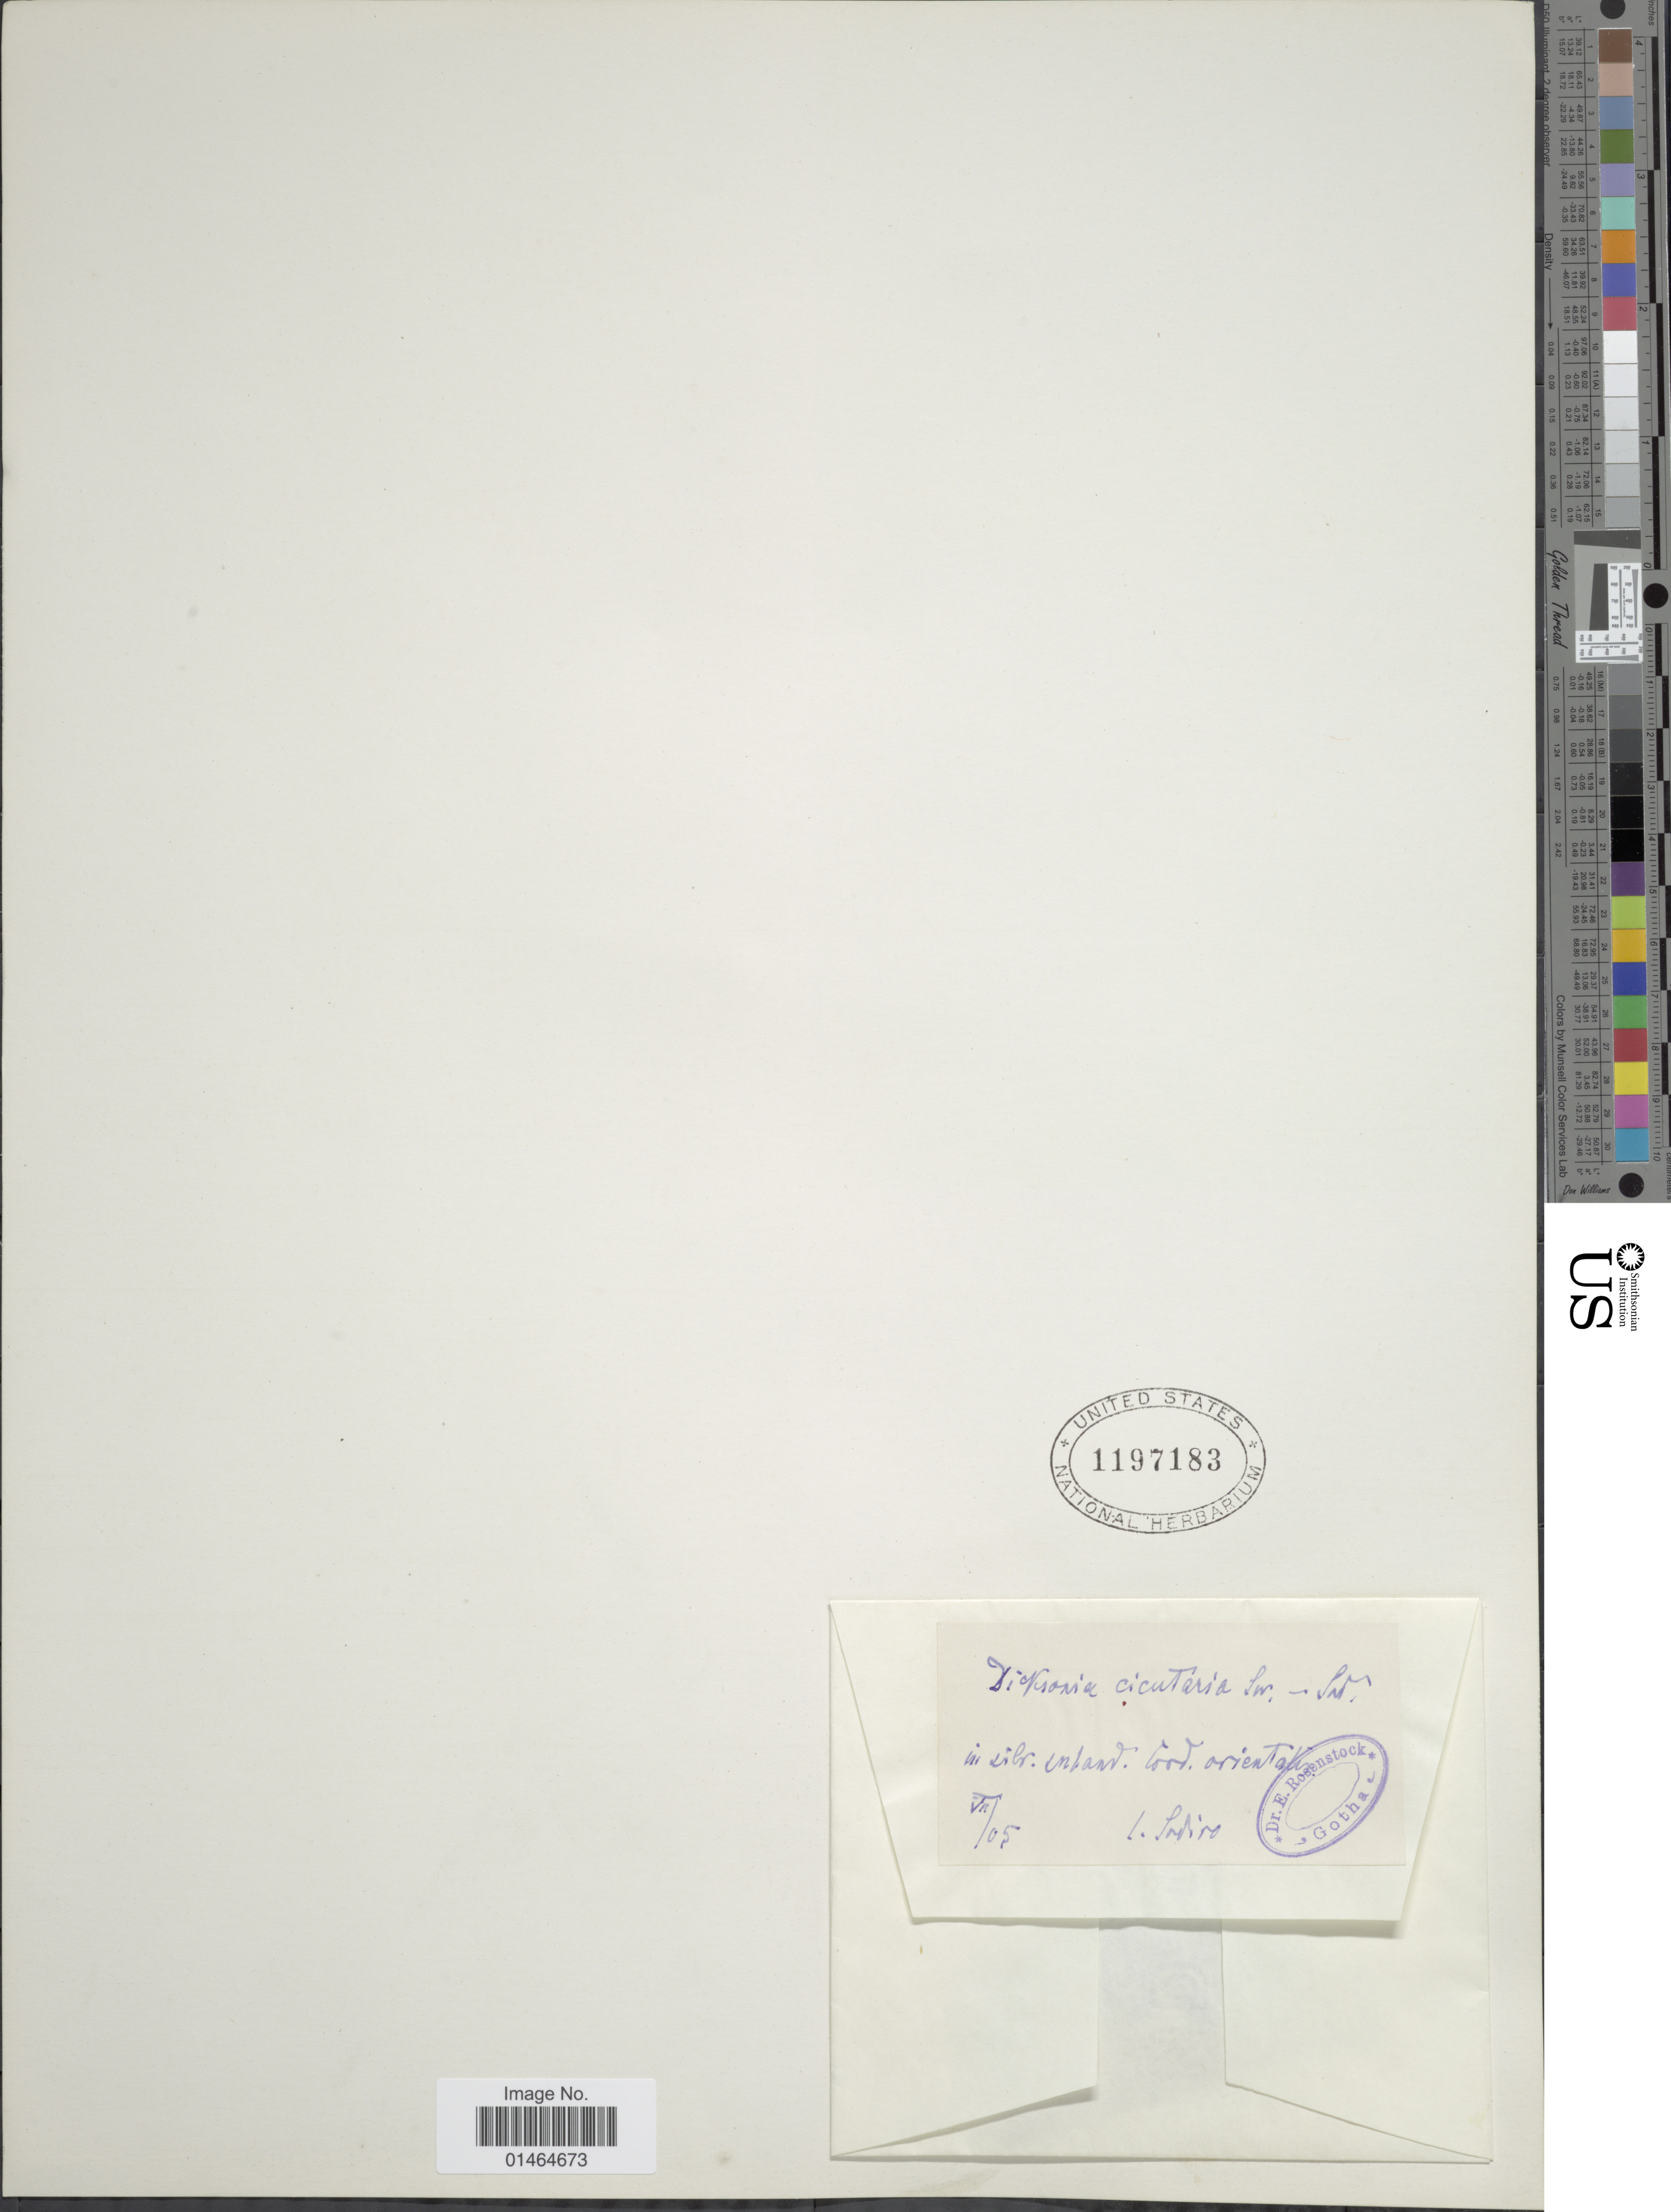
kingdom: Plantae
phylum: Tracheophyta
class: Polypodiopsida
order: Polypodiales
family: Dennstaedtiaceae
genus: Dennstaedtia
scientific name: Dennstaedtia dissecta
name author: (Sw.) T. Moore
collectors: Sodiro, --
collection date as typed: Transcribed d/m/y: /7/5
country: Ecuador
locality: In silv. inland. Cood. orientali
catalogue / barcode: US 1197183